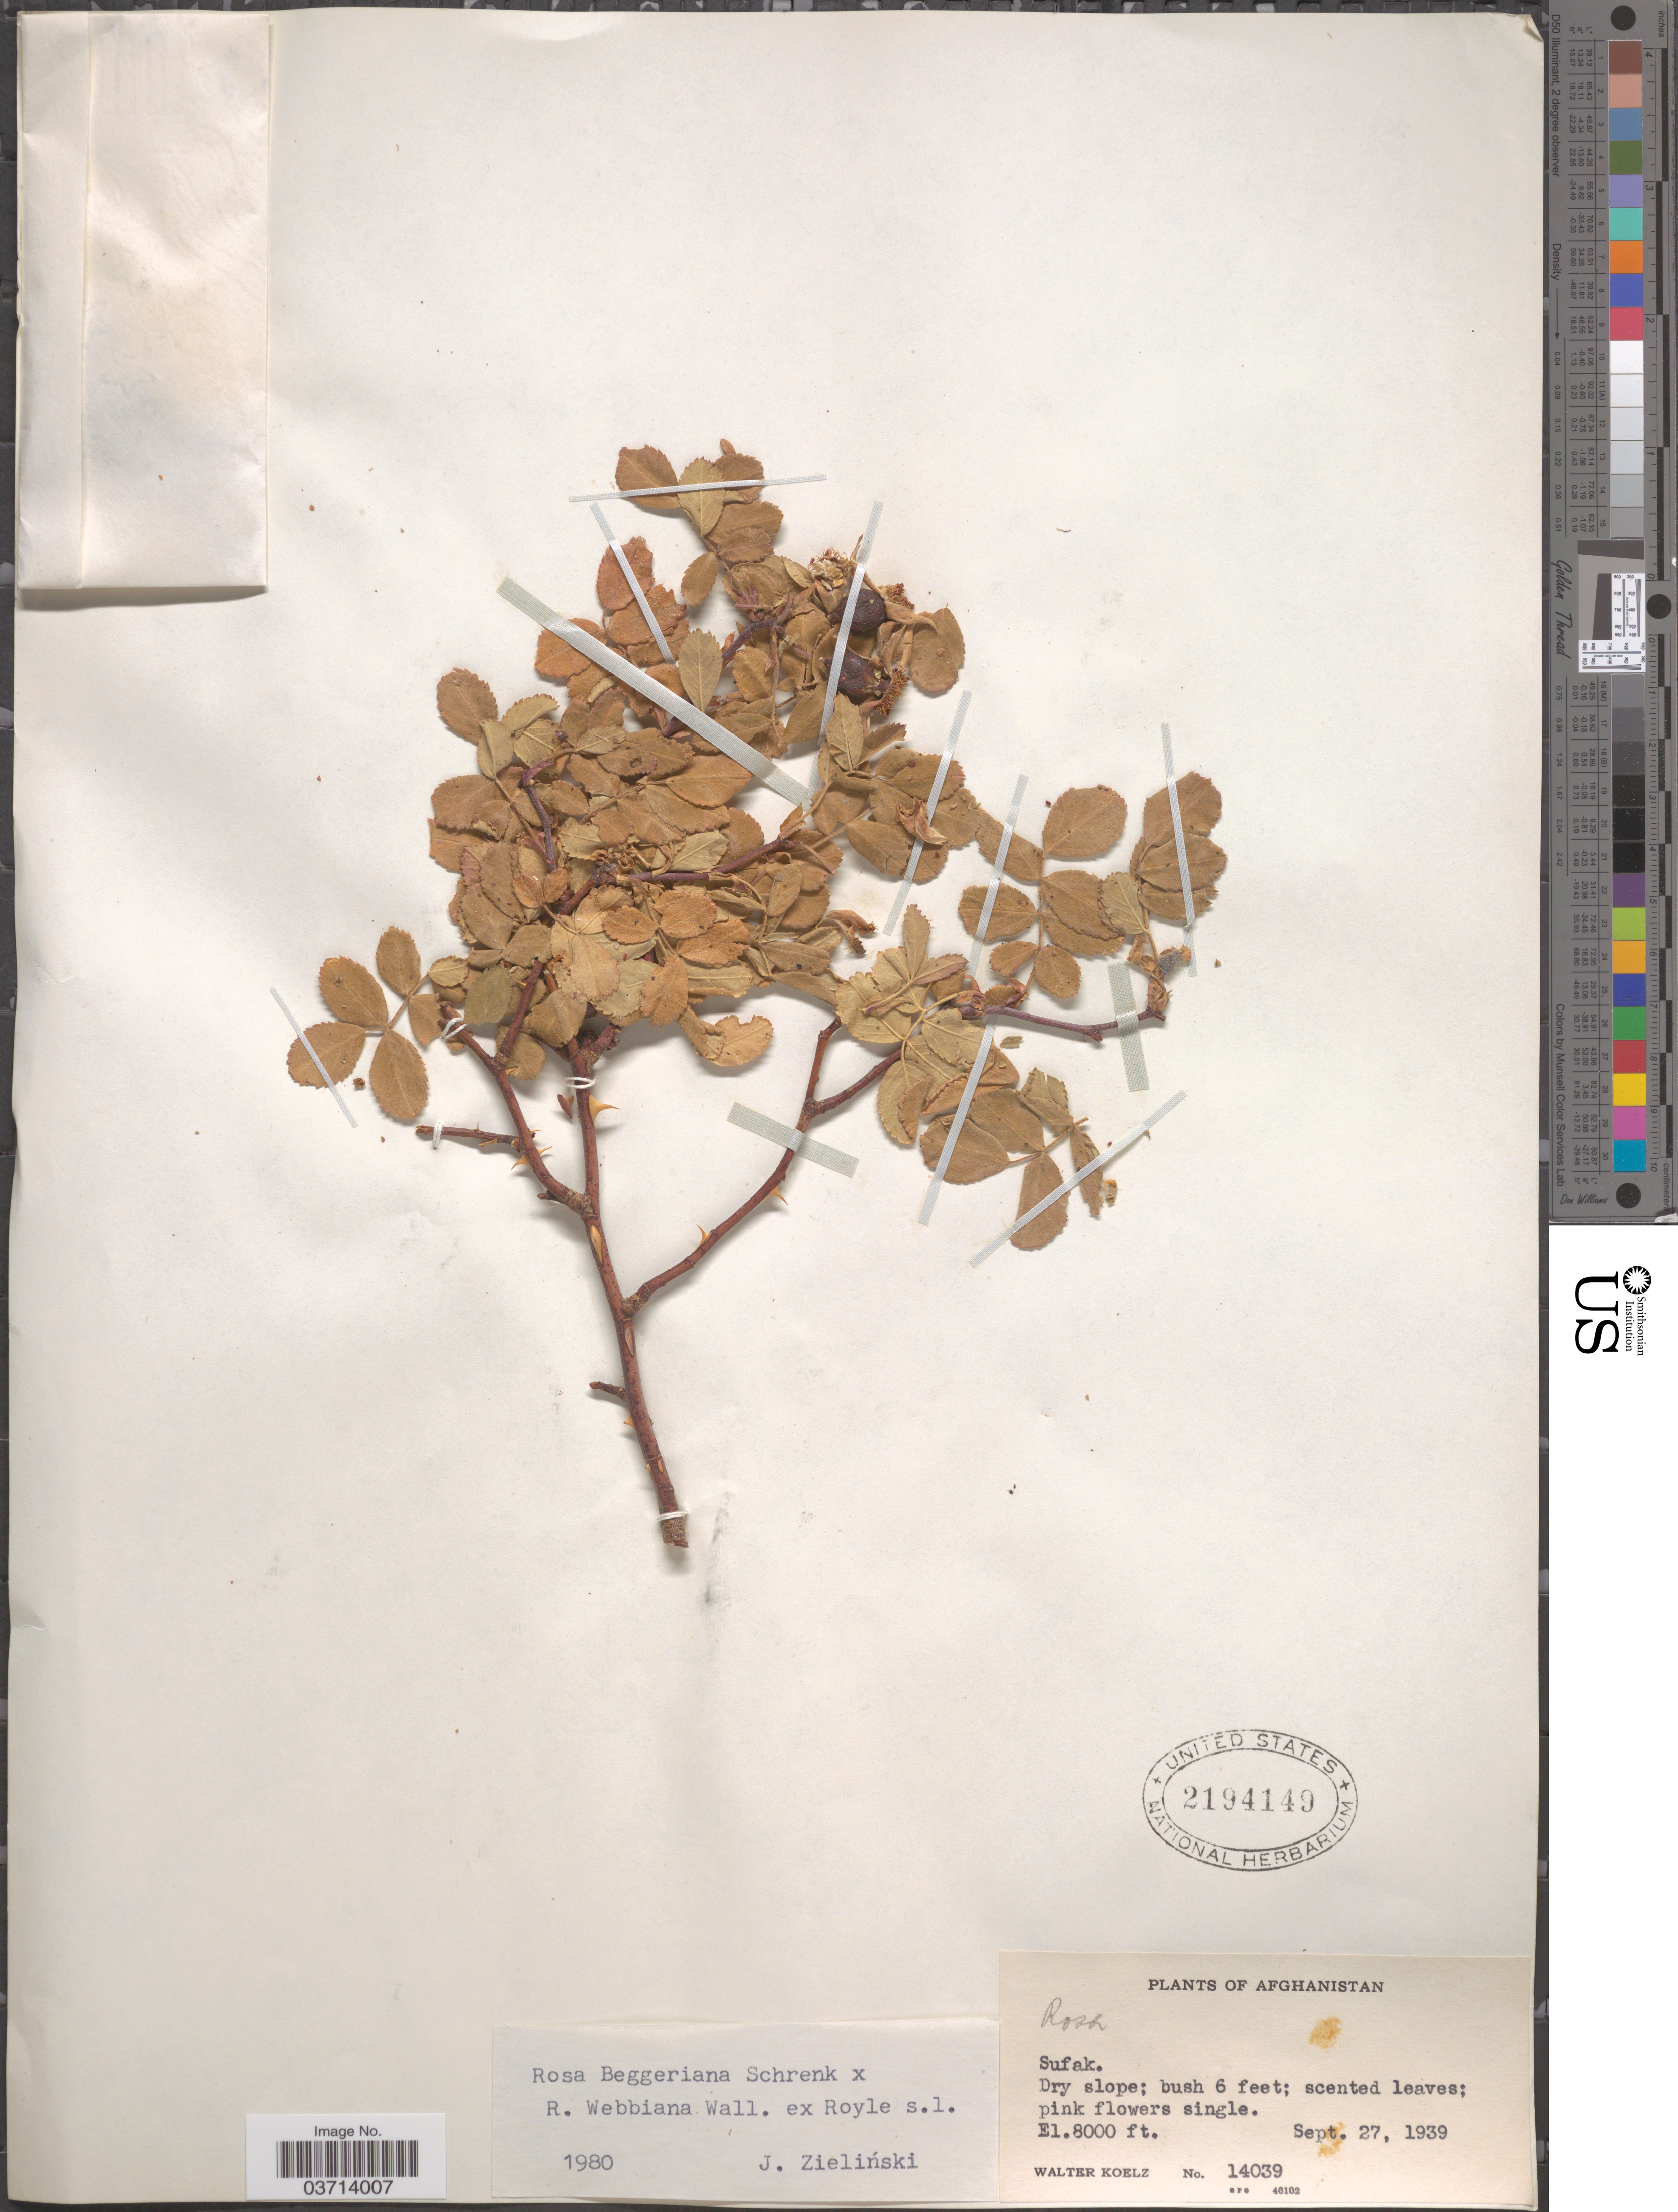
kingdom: Plantae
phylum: Tracheophyta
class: Magnoliopsida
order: Rosales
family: Rosaceae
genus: Rosa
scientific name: Rosa beggeriana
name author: Schrenk ex Fisch. & C.A. Mey.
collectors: W. N. Koelz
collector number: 14039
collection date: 1939-09-27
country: Afghanistan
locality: Sufak.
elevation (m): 2438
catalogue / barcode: US 2194149